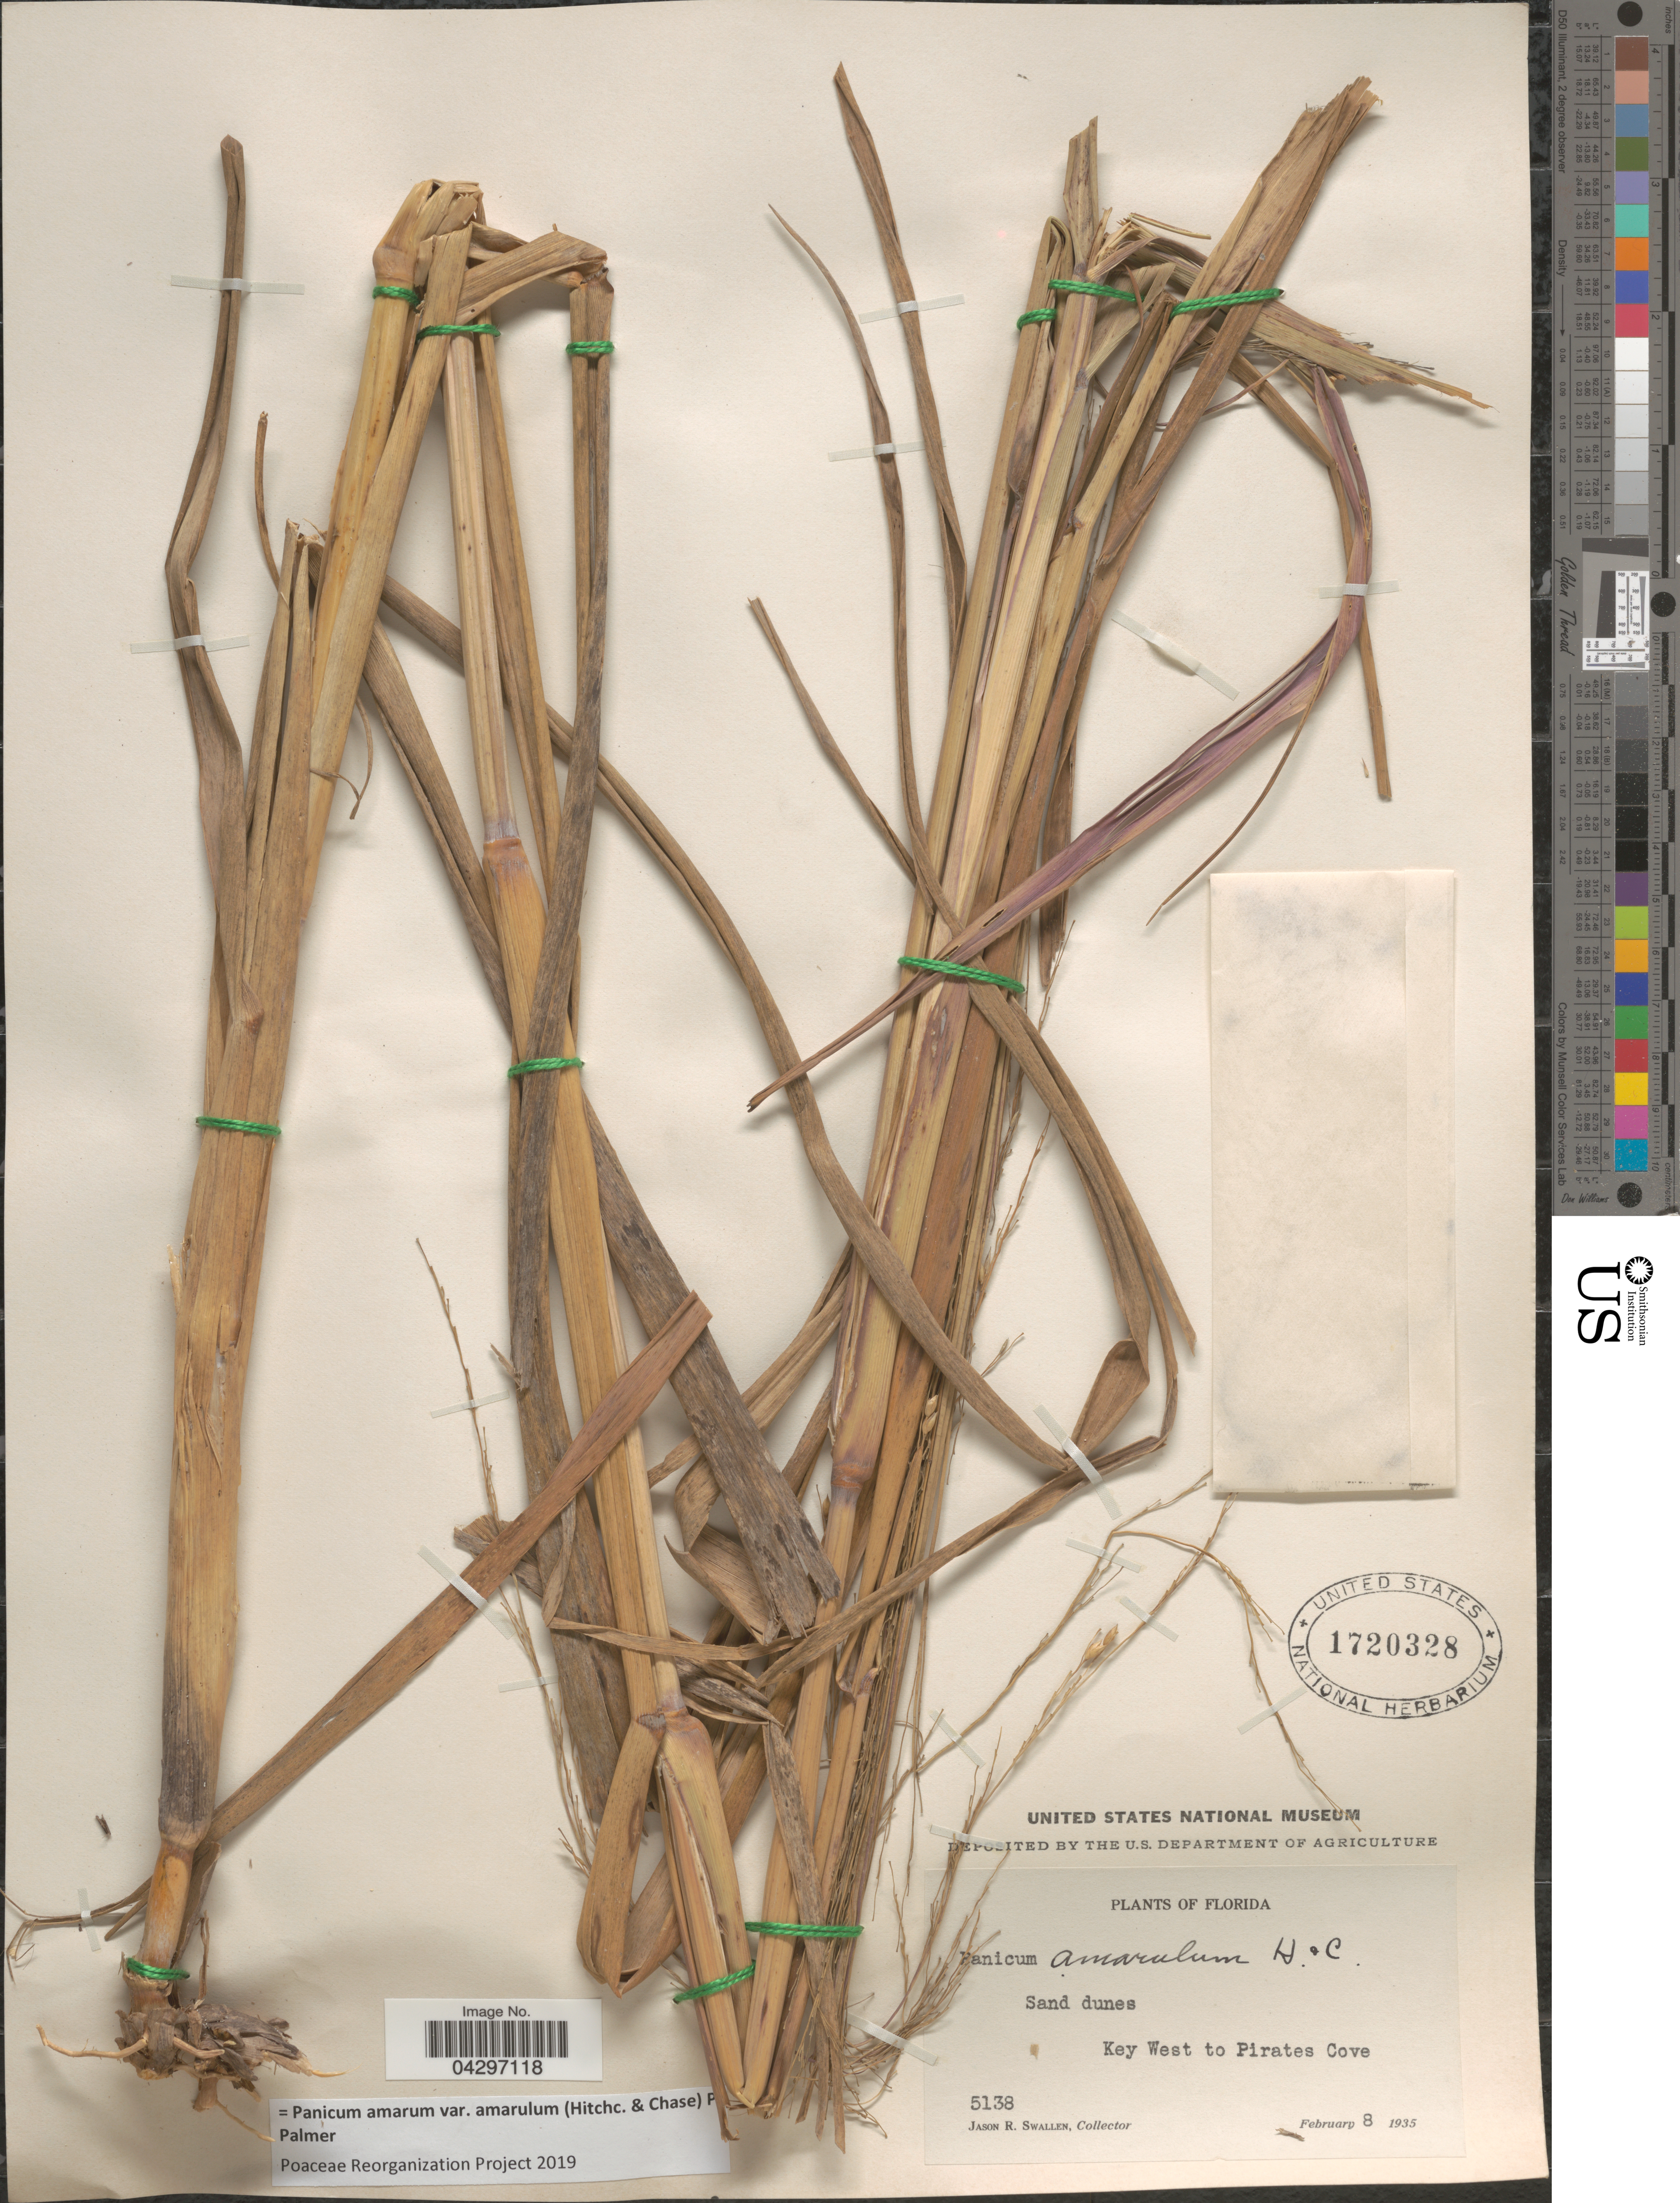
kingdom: Plantae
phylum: Tracheophyta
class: Liliopsida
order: Poales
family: Poaceae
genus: Panicum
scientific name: Panicum amarum var. amarulum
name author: (Hitchc. & Chase) Freckmann & Lelong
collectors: J. R. Swallen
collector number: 5138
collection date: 1935-02-08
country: United States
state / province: Florida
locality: Sand dunes. Key West to Pirates Cove.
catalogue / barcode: US 1720328